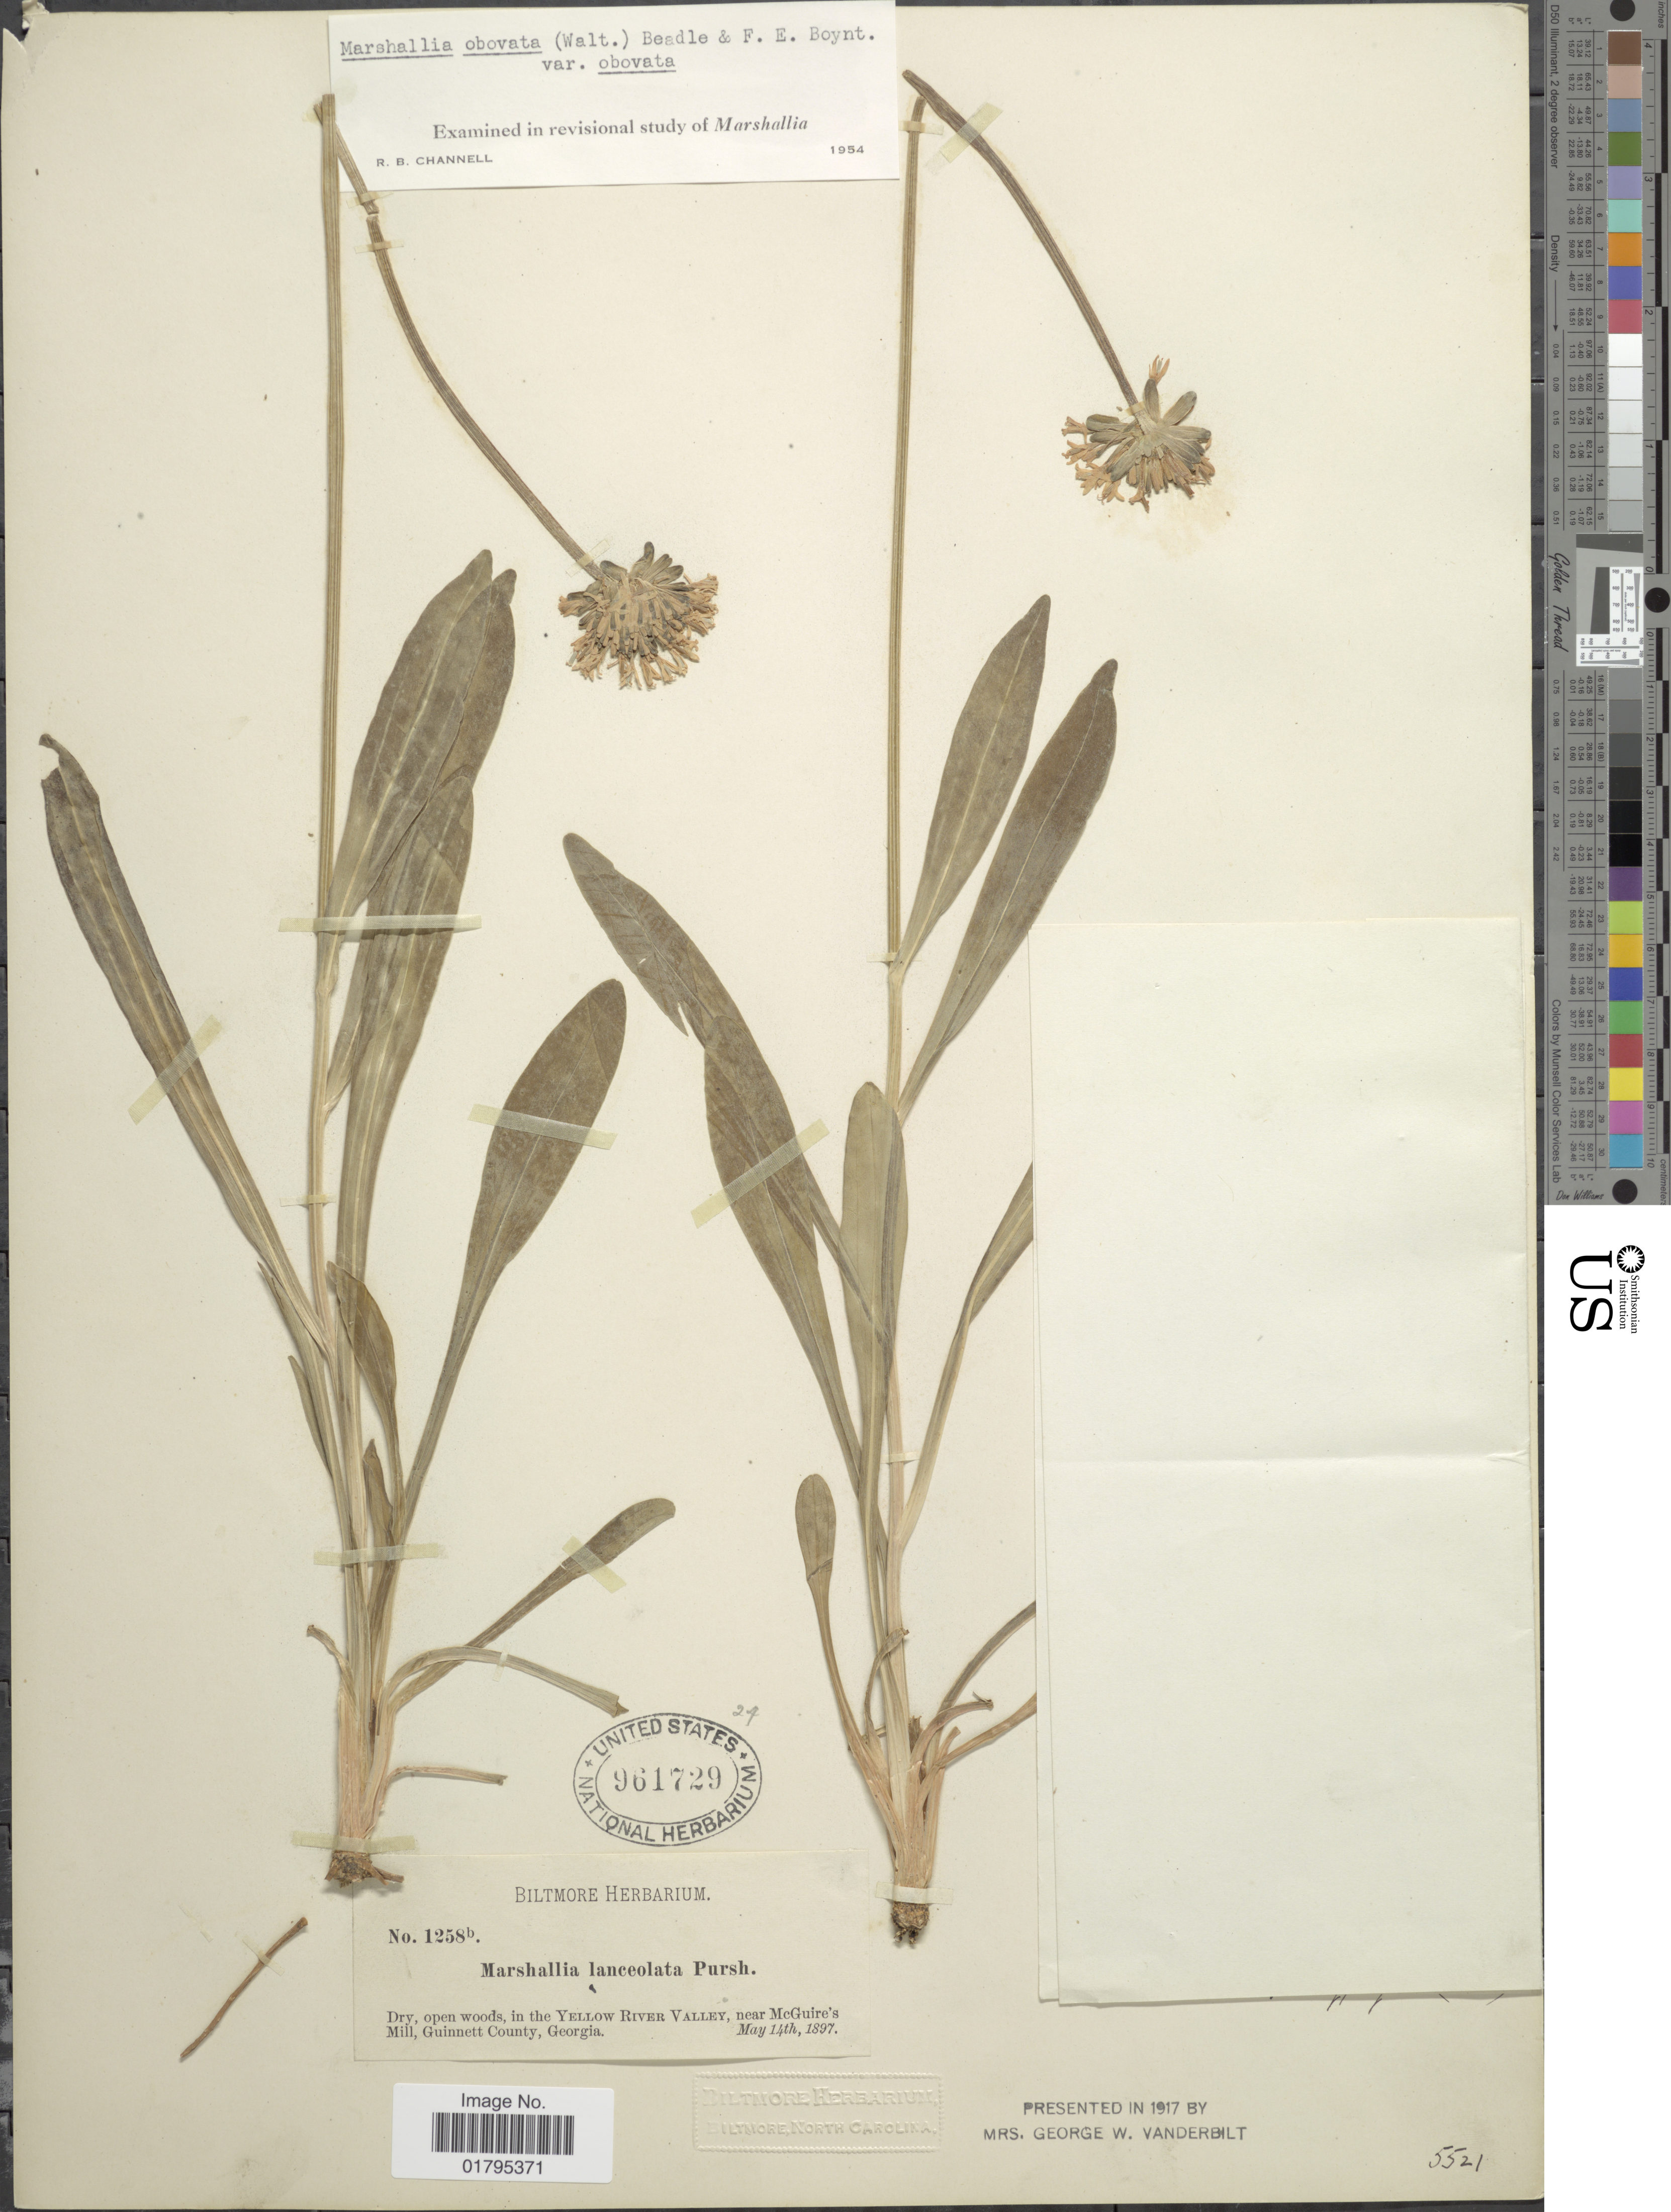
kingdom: Plantae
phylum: Tracheophyta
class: Magnoliopsida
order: Asterales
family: Asteraceae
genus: Marshallia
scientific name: Marshallia obovata var. obovata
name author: (Walter) Beadle & F.E. Boynton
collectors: ex herb. Biltmore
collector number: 1258b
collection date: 1897-05-14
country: United States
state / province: Georgia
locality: Dry open woods, in the Yellow River Valley, near McGuire's Mill, Guinnett County, Georgia.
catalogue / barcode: US 961729